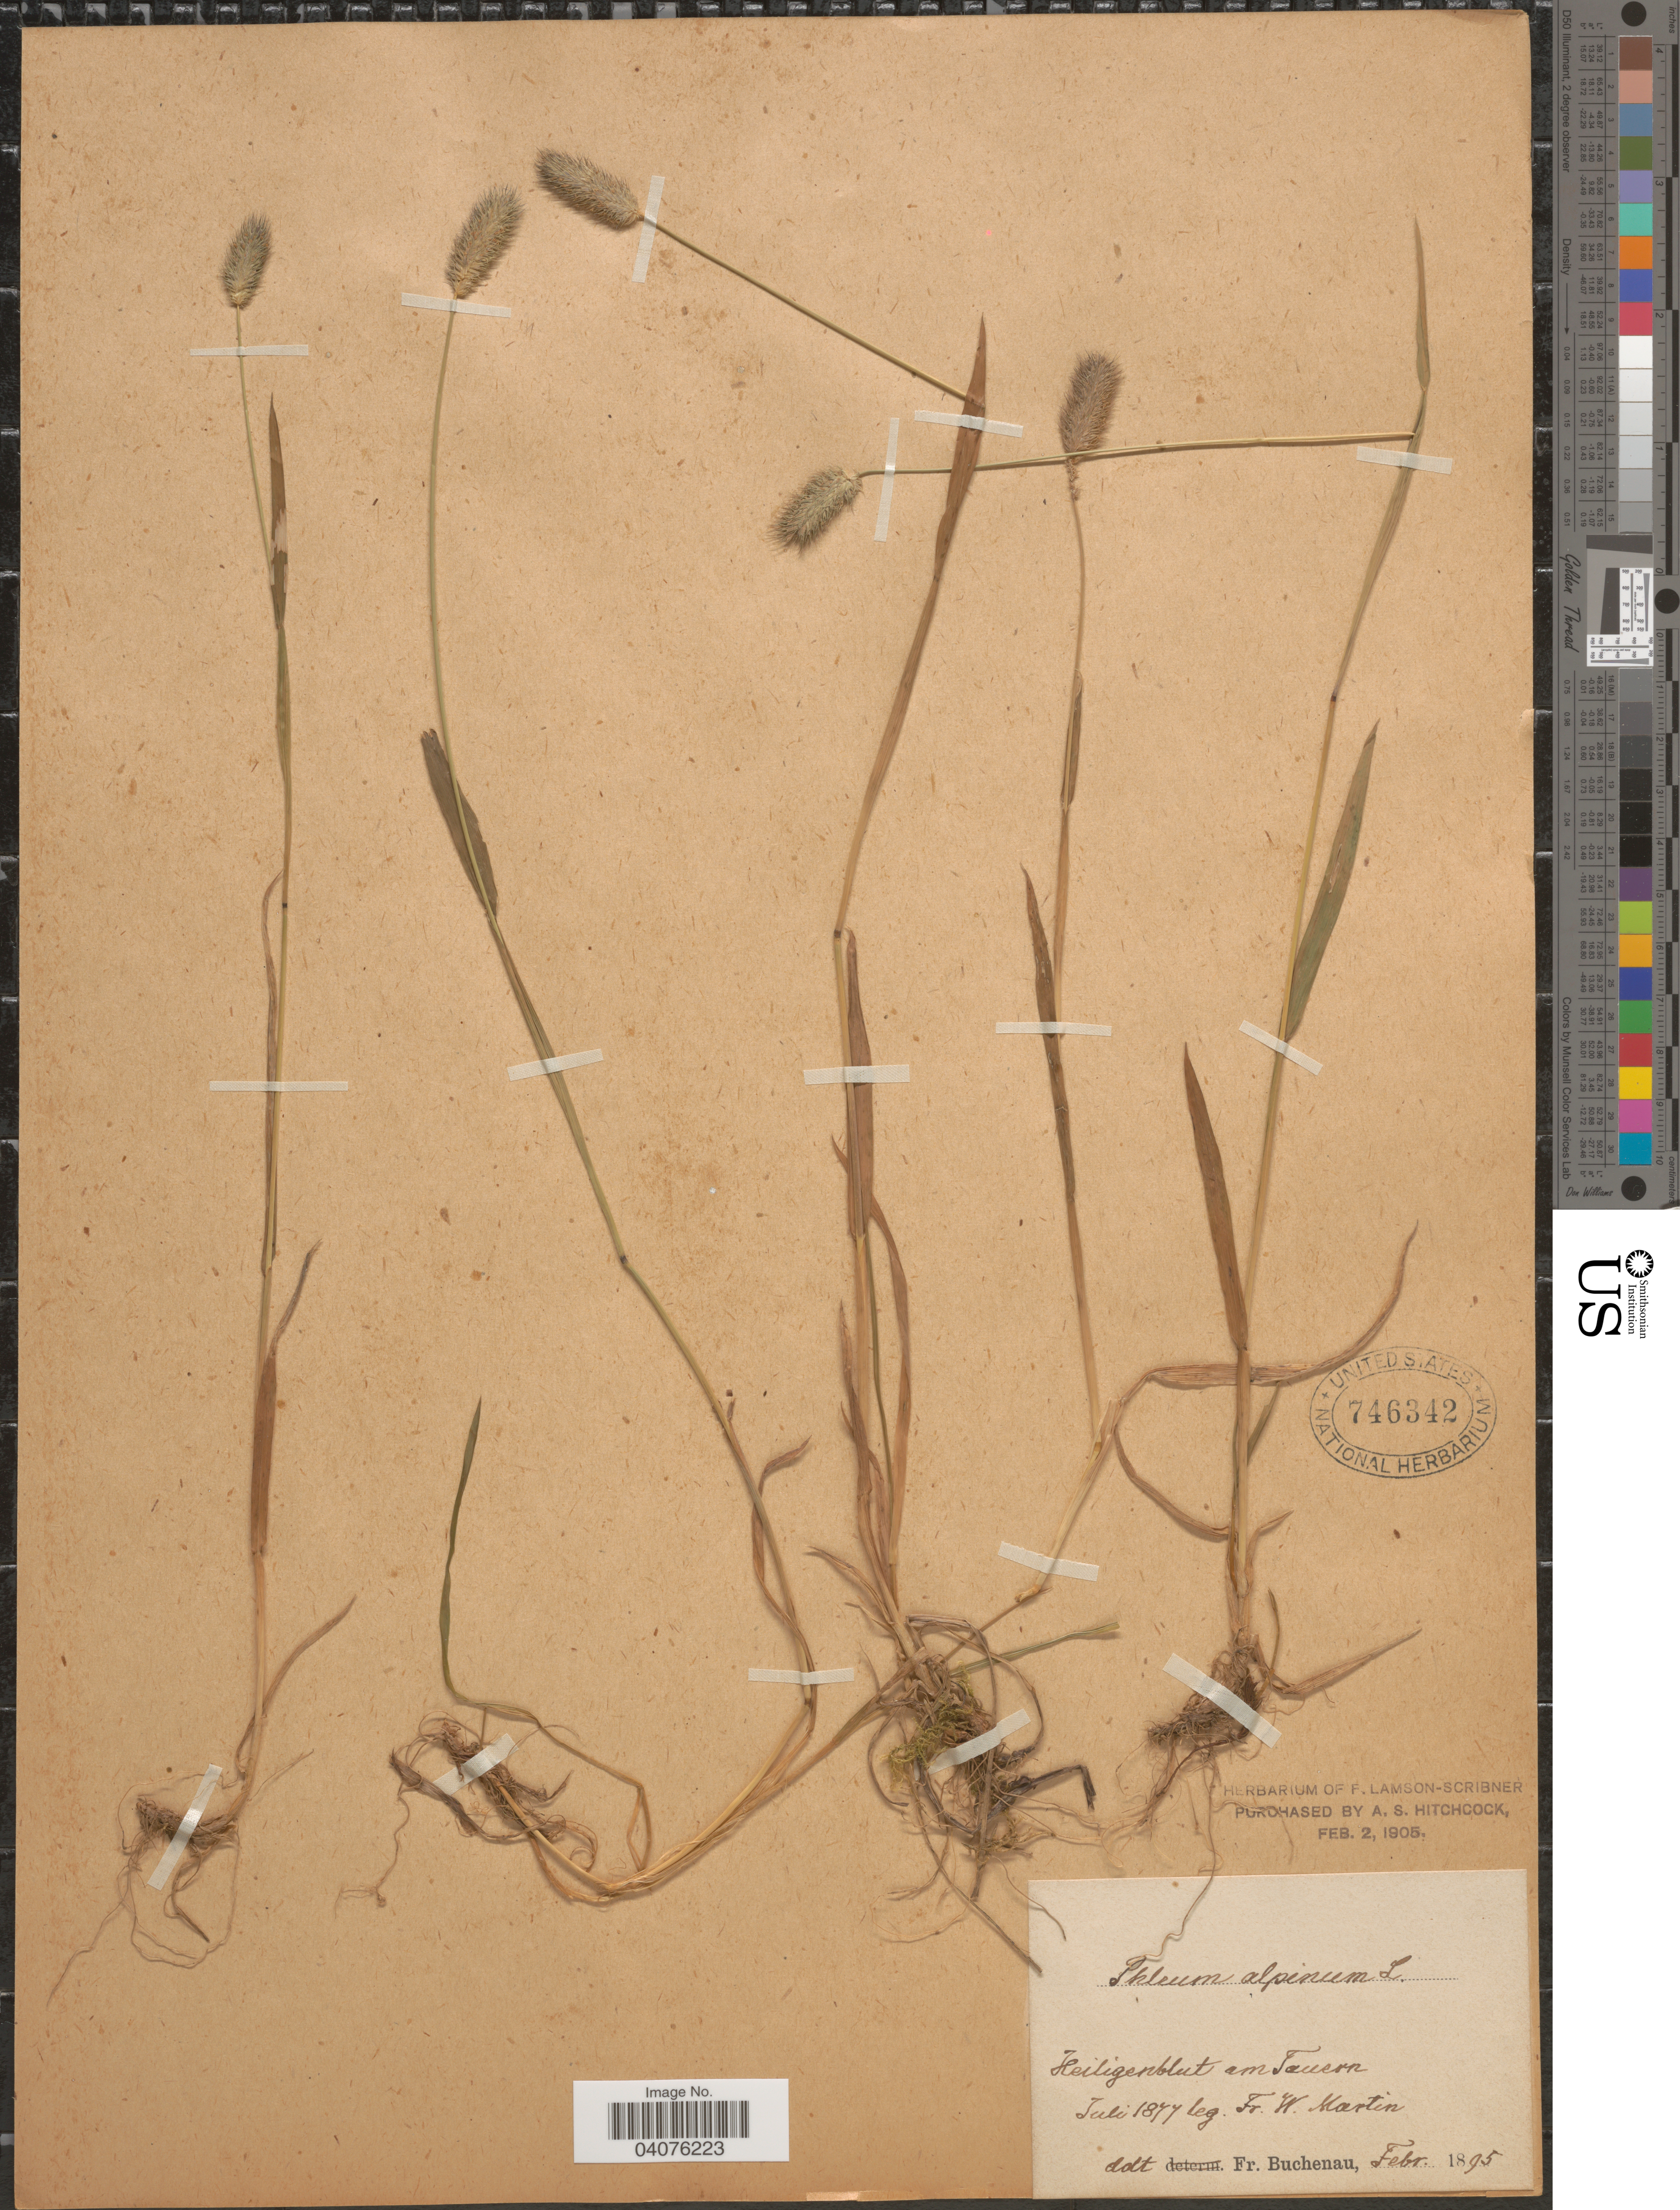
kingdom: Plantae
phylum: Tracheophyta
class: Liliopsida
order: Poales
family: Poaceae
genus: Phleum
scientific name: Phleum alpinum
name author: L.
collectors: F. Martin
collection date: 1877-07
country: Austria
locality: Heiligenblut am Tauern.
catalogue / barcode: US 746342